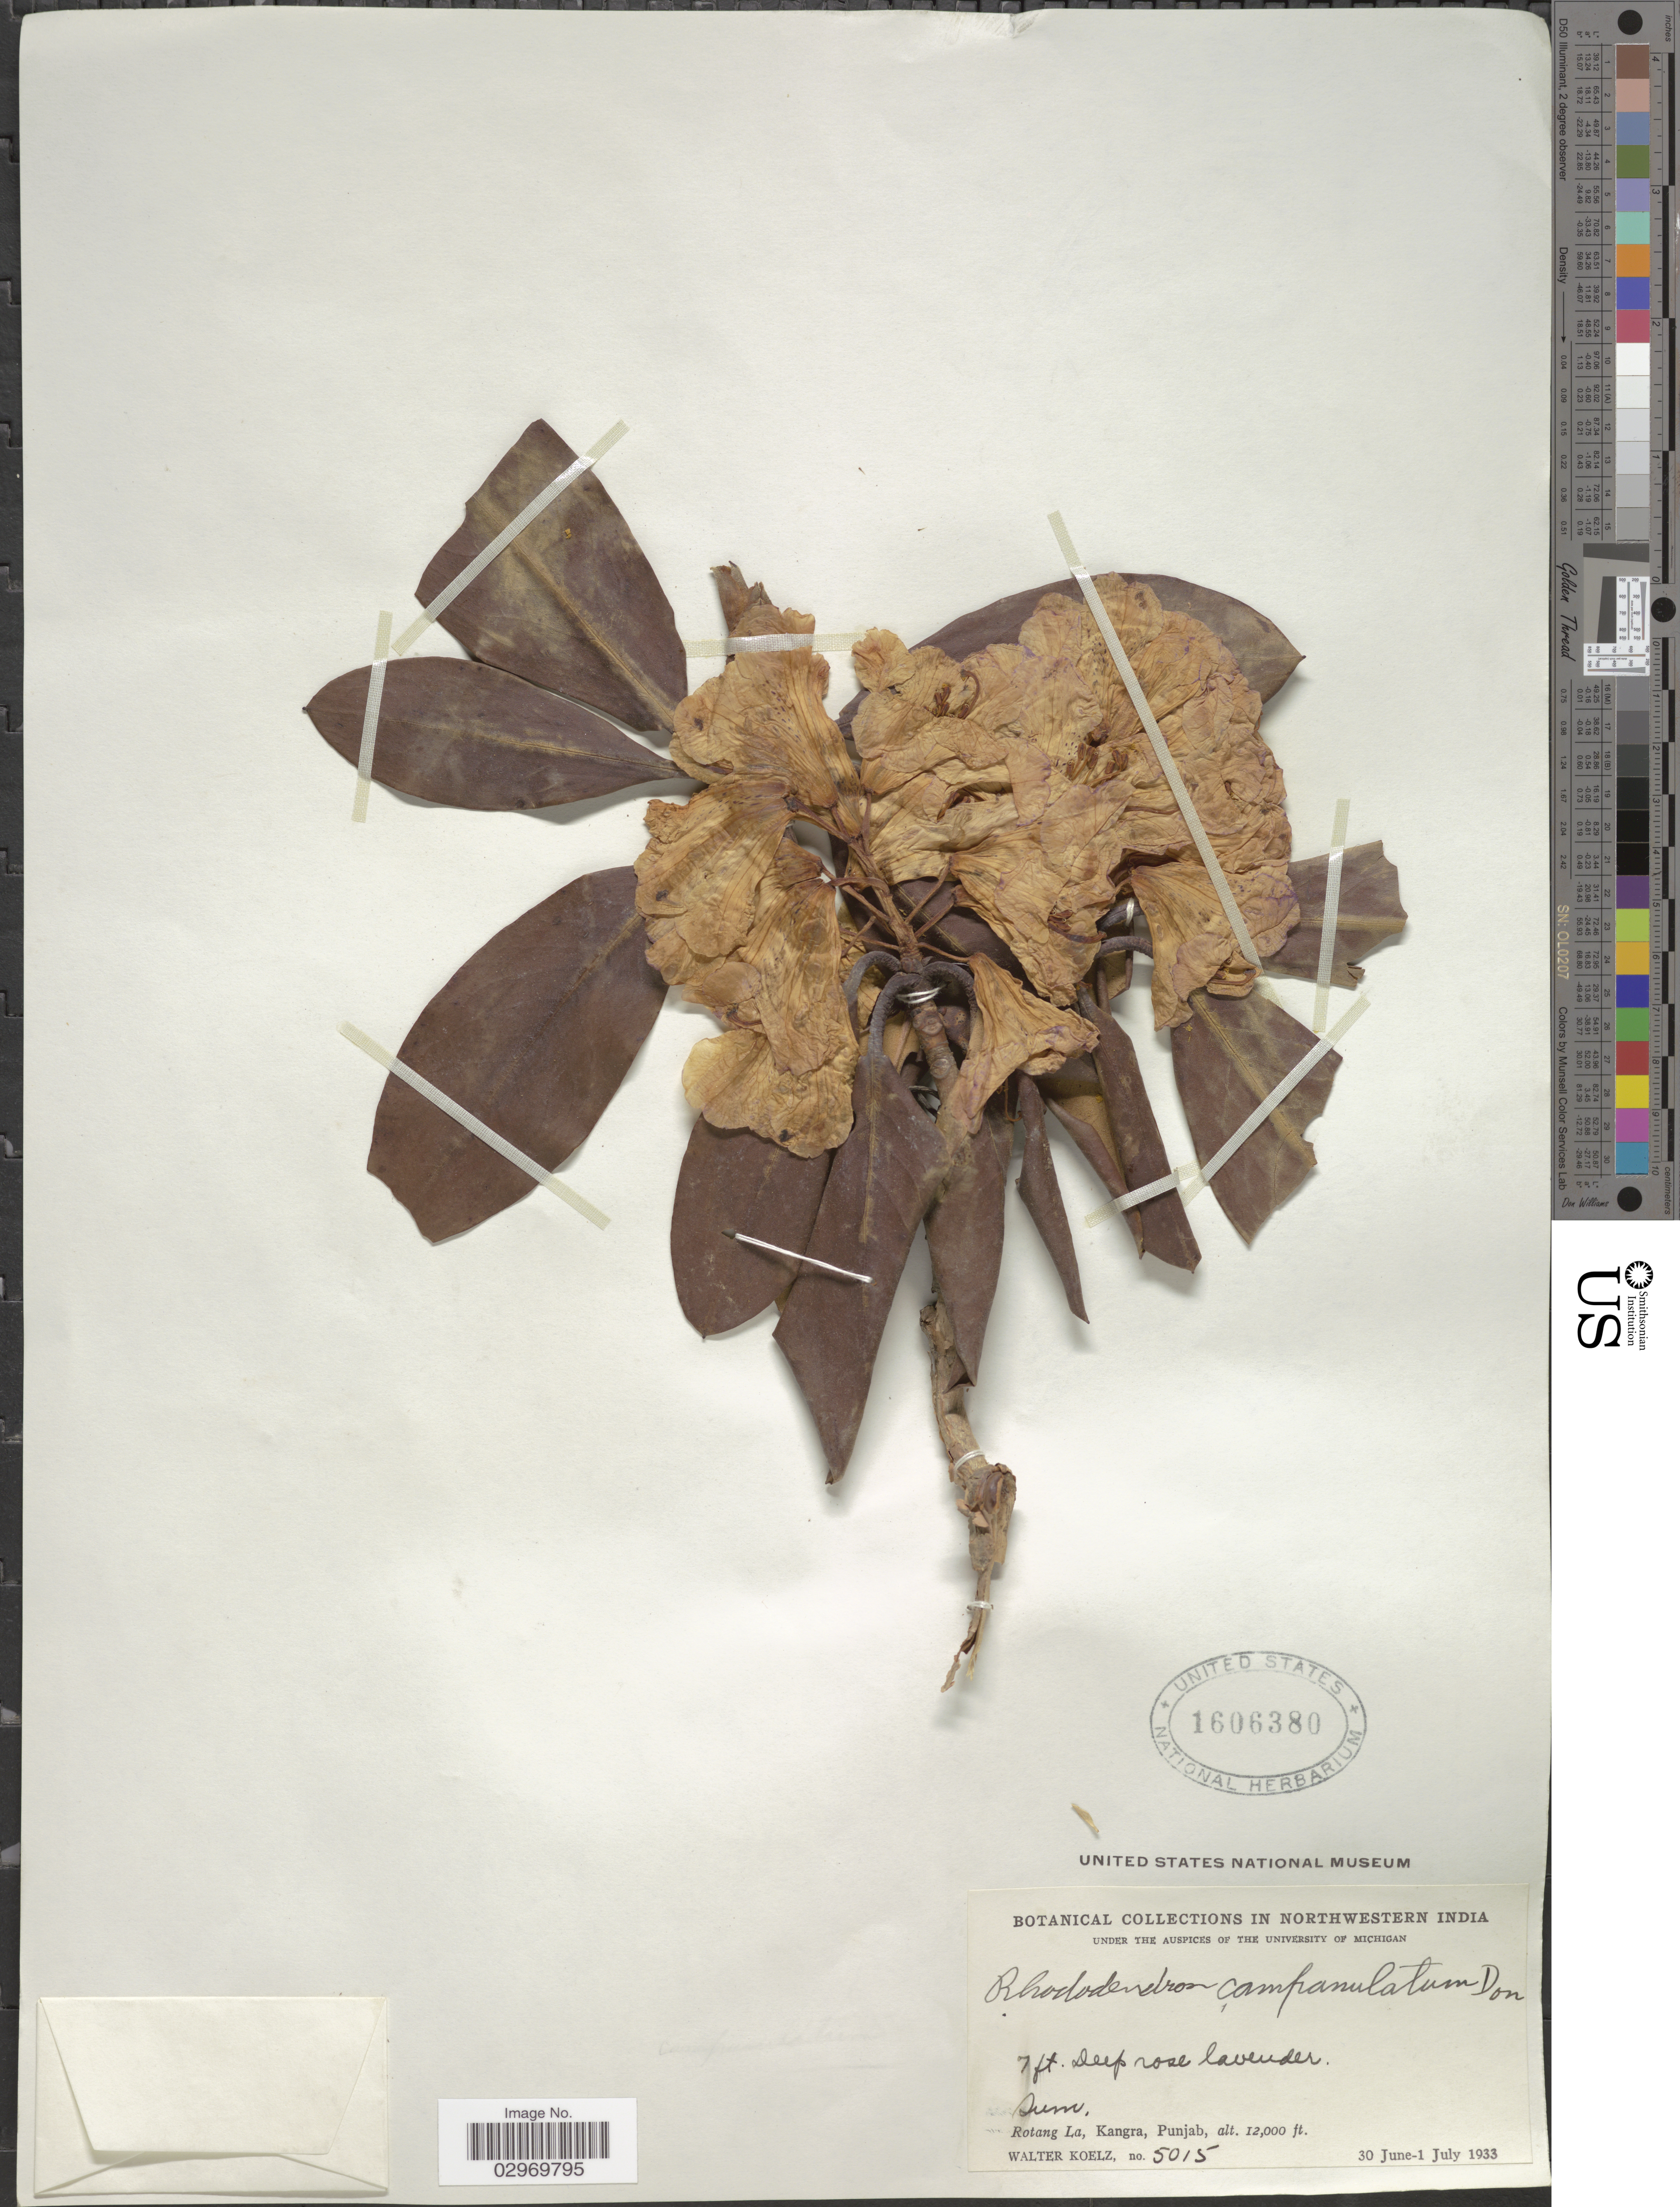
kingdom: Plantae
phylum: Tracheophyta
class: Magnoliopsida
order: Ericales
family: Ericaceae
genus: Rhododendron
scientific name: Rhododendron campanulatum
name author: D. Don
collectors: W. N. Koelz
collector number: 5015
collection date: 1933-06-30/1933-07-01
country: India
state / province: Punjab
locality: Northwestern India. Rotang La, Kangra, Punjab.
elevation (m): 3658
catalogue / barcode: US 1606380